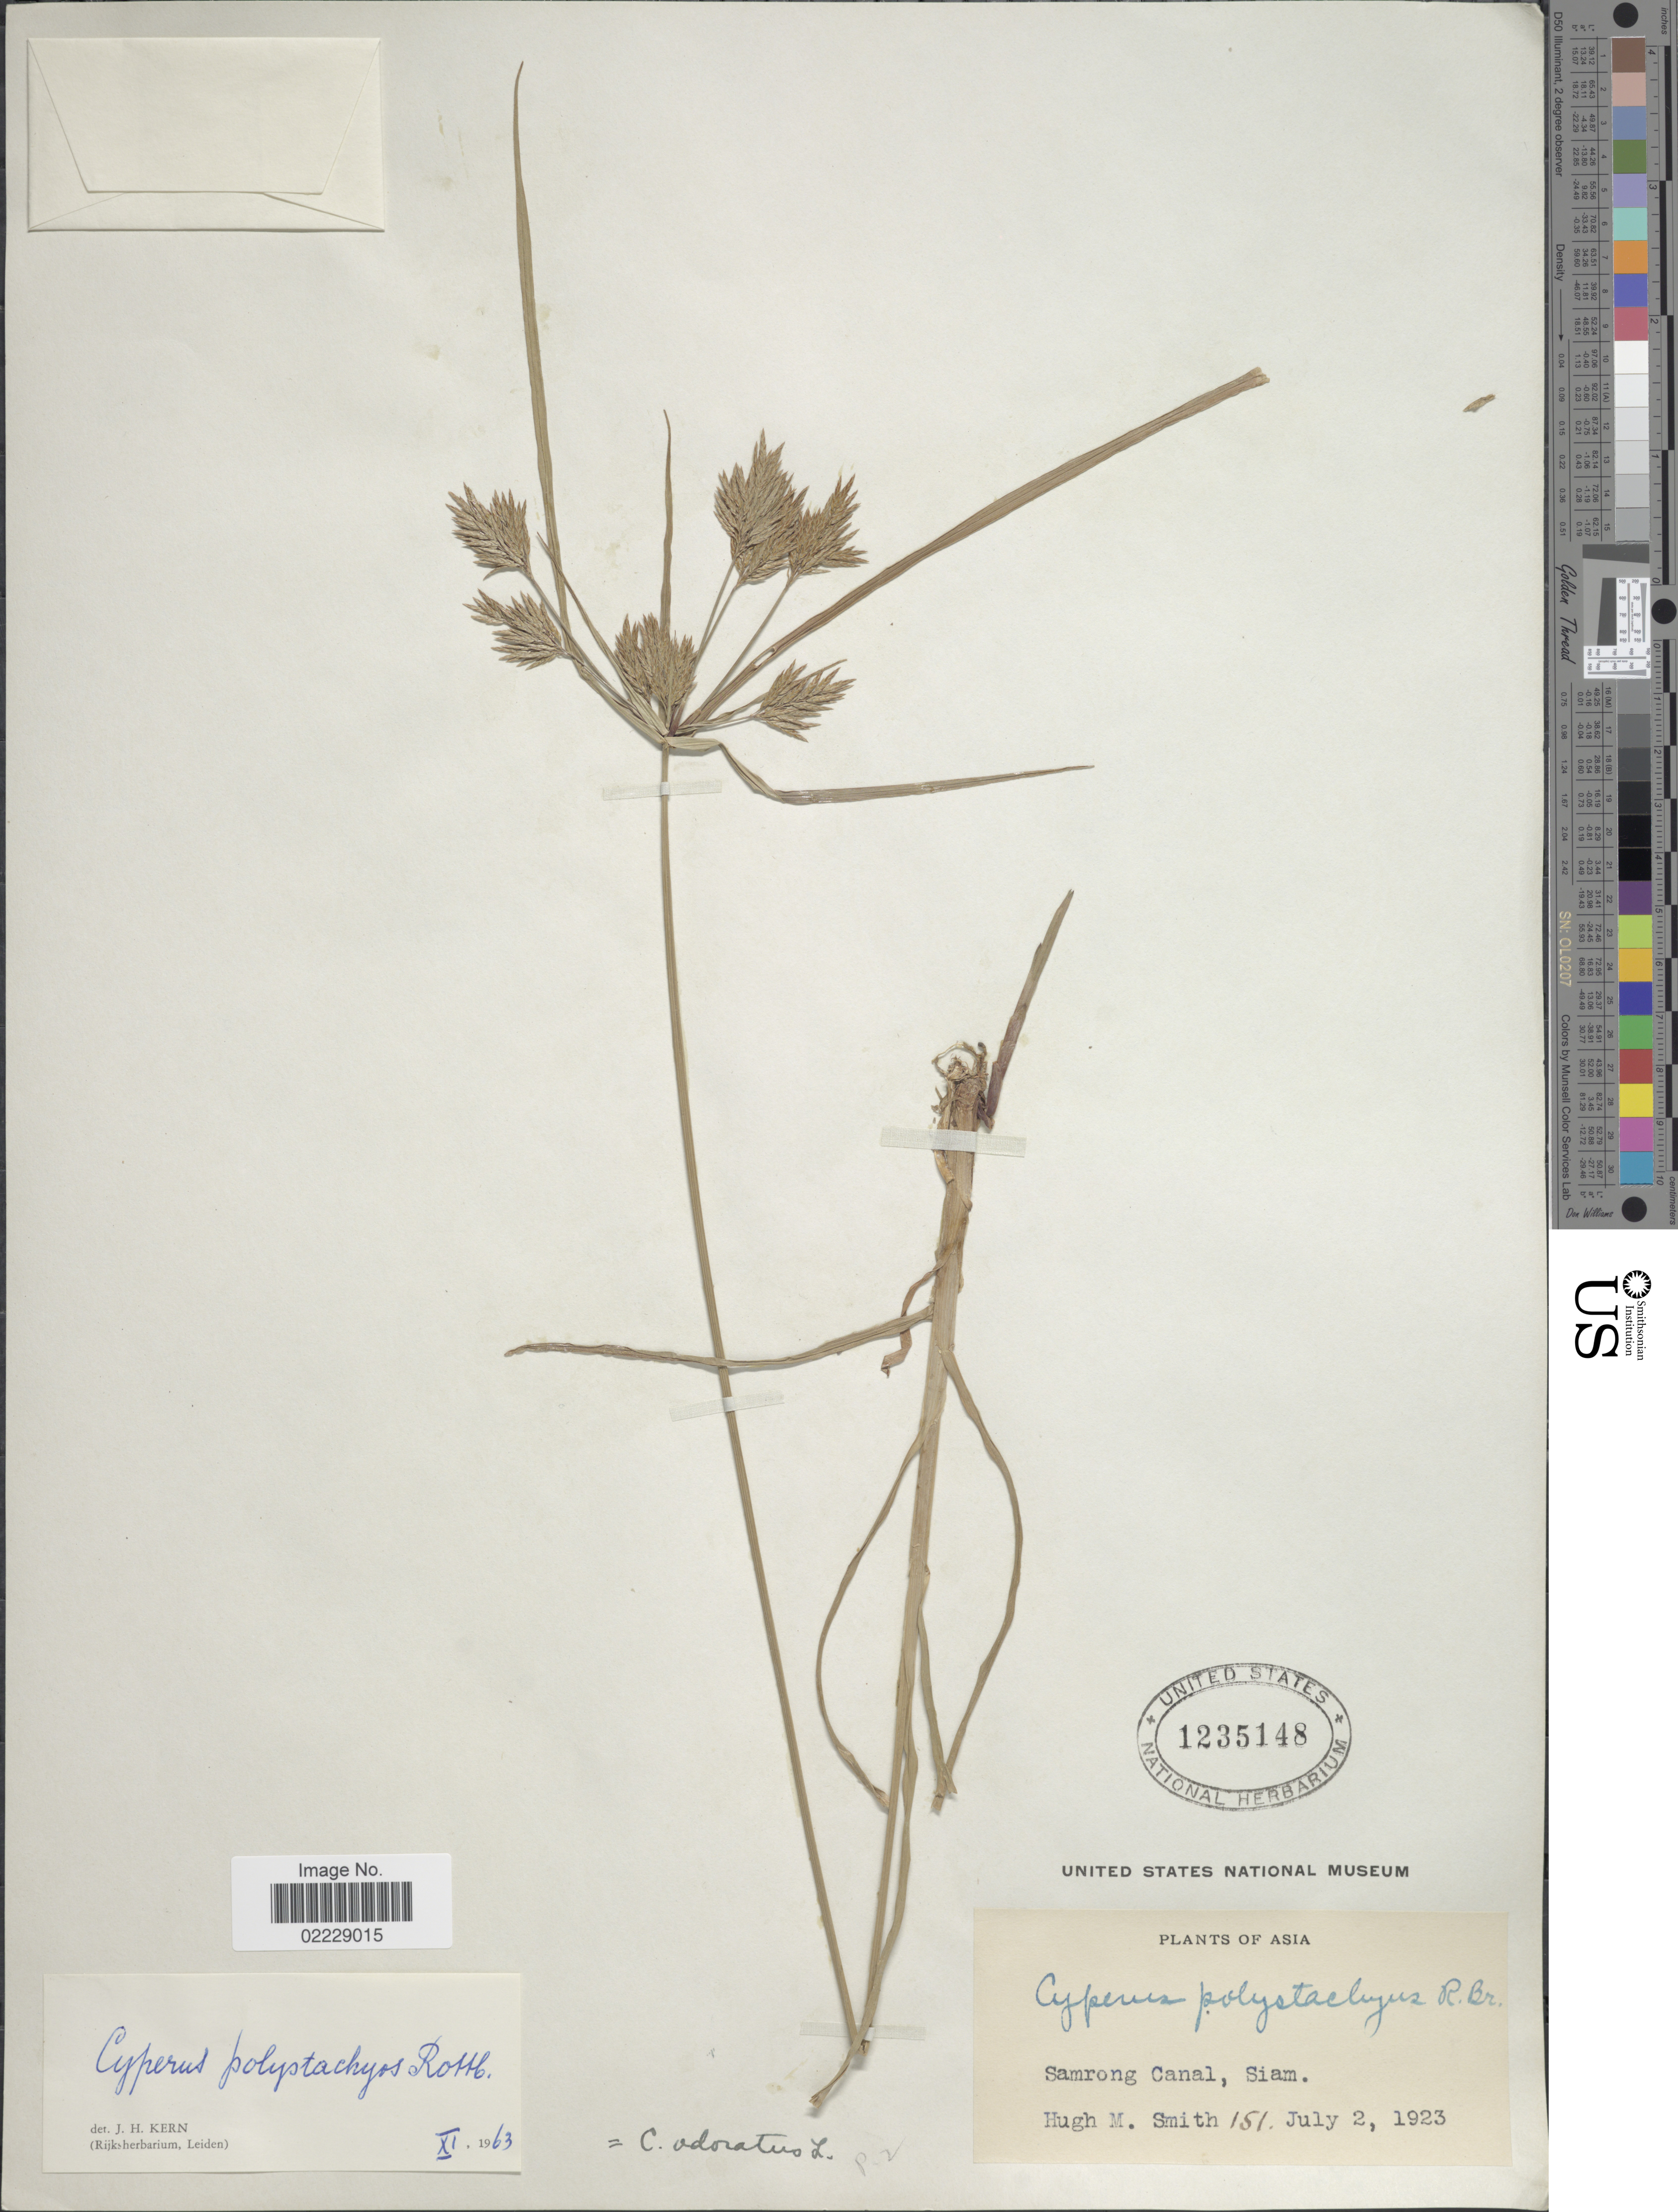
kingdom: Plantae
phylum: Tracheophyta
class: Liliopsida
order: Poales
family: Cyperaceae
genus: Cyperus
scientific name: Cyperus polystachyos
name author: Rottb.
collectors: H. M. Smith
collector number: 151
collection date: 1923-07-02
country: Thailand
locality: Samrong Canal, Siam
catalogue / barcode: US 1235148